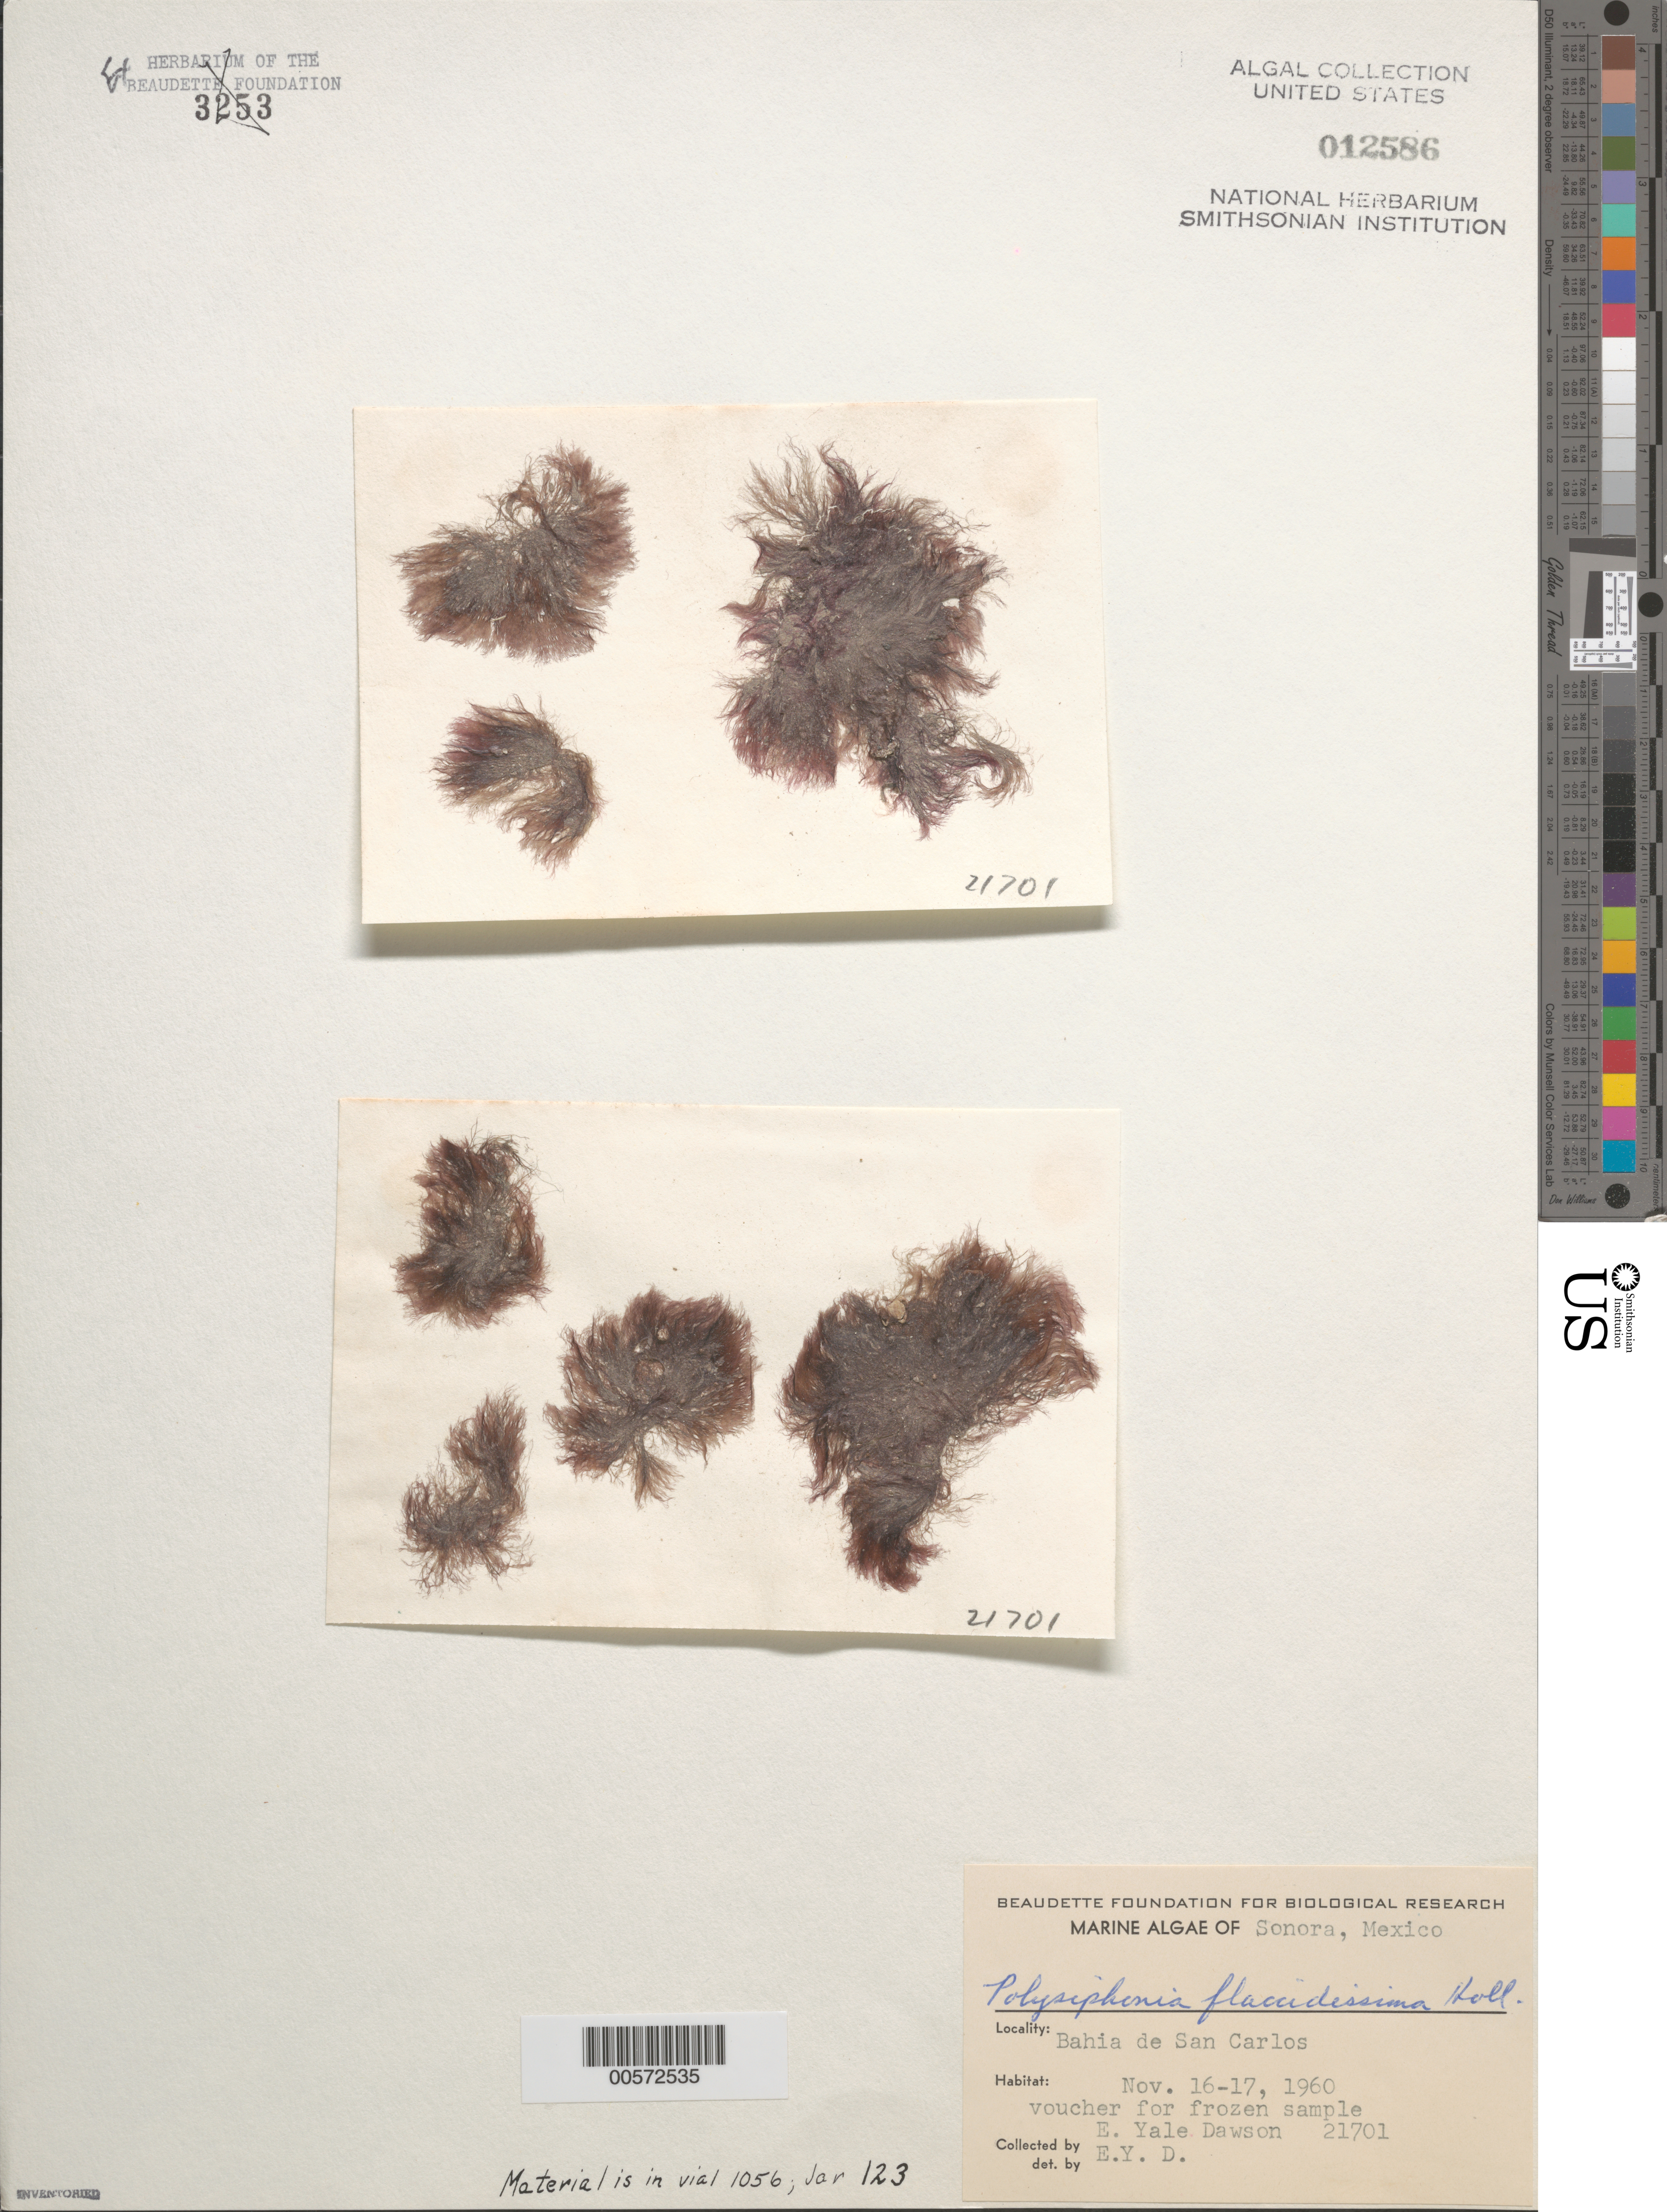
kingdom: Plantae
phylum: Rhodophyta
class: Florideophyceae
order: Ceramiales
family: Rhodomelaceae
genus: Neosiphonia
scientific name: Neosiphonia sertularioides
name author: (Gratel.) K.W. Nam & Kang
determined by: Algae name updating Project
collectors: E. Y. Dawson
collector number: EYD 21701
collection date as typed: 16 Nov 1960 TO 17 Nov 1960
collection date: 1960-11-16/1960-11-17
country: Mexico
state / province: Sonora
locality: Bahia de San Carlos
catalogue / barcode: US 12586